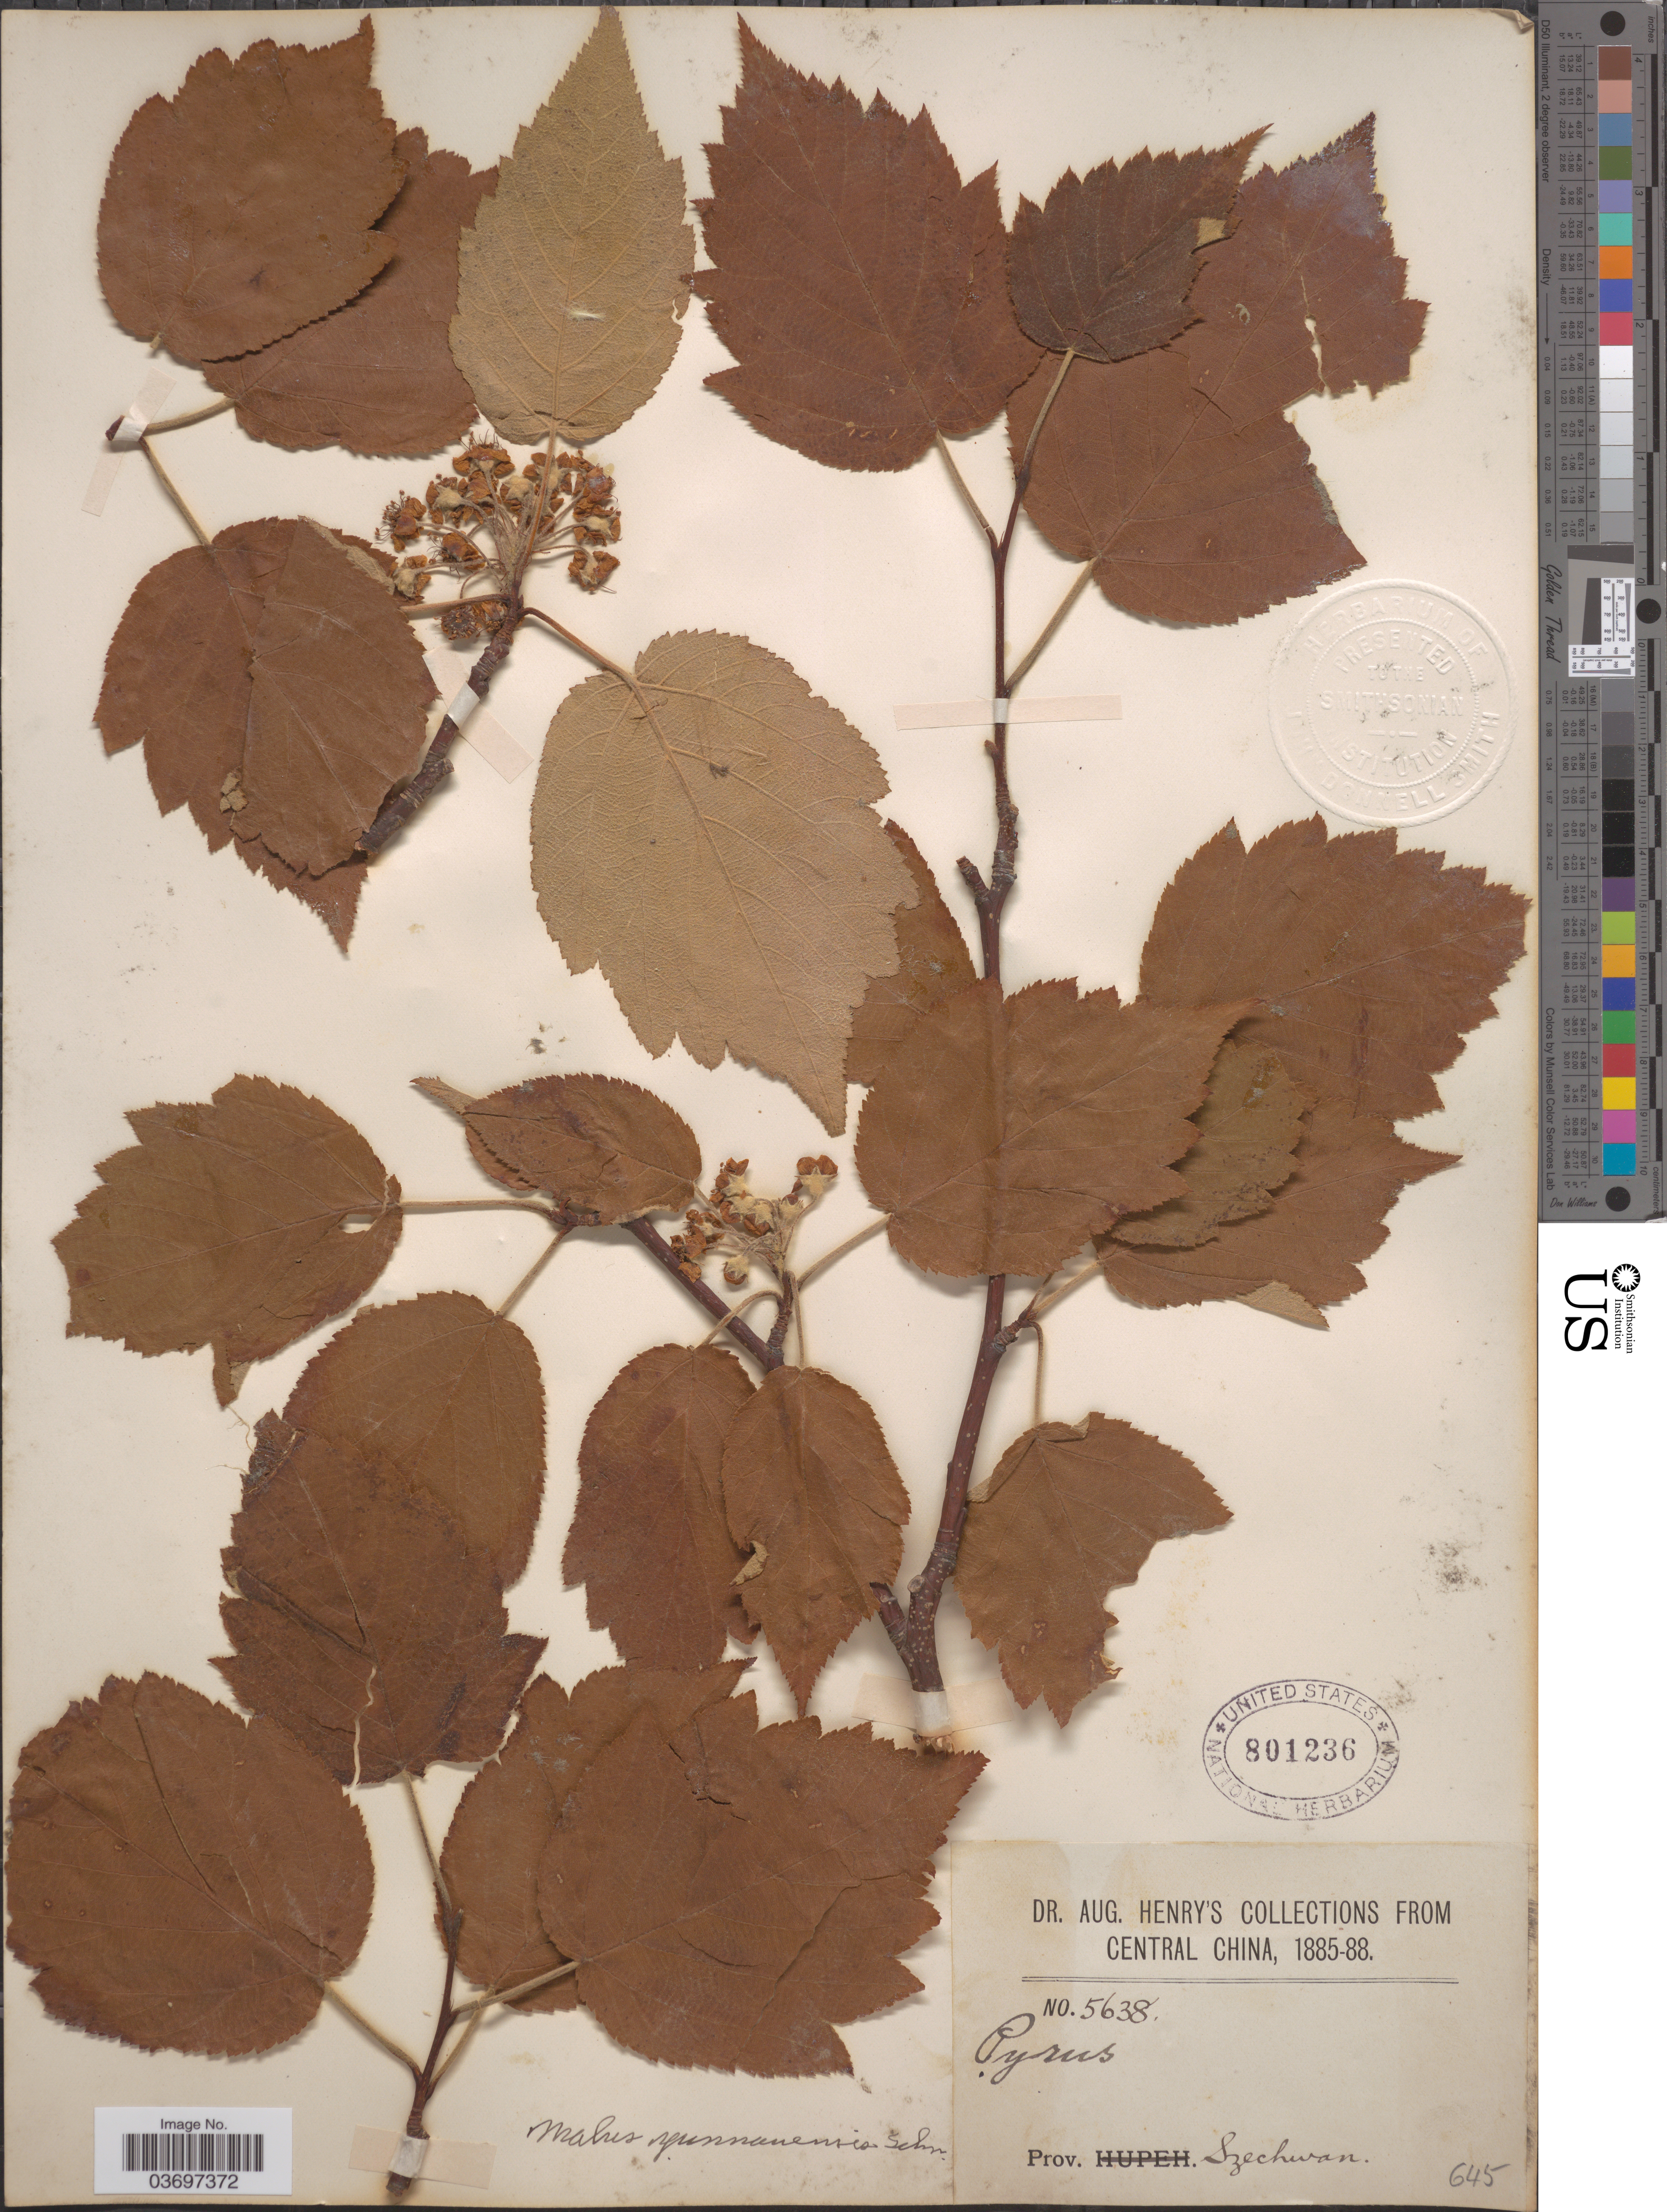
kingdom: Plantae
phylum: Tracheophyta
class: Magnoliopsida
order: Rosales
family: Rosaceae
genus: Malus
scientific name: Malus yunnanensis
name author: (Franch.) C.K. Schneid.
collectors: A. Henry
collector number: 5638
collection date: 1885/1888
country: China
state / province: Sichuan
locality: Central China. Prov. Szechwan.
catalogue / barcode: US 801236